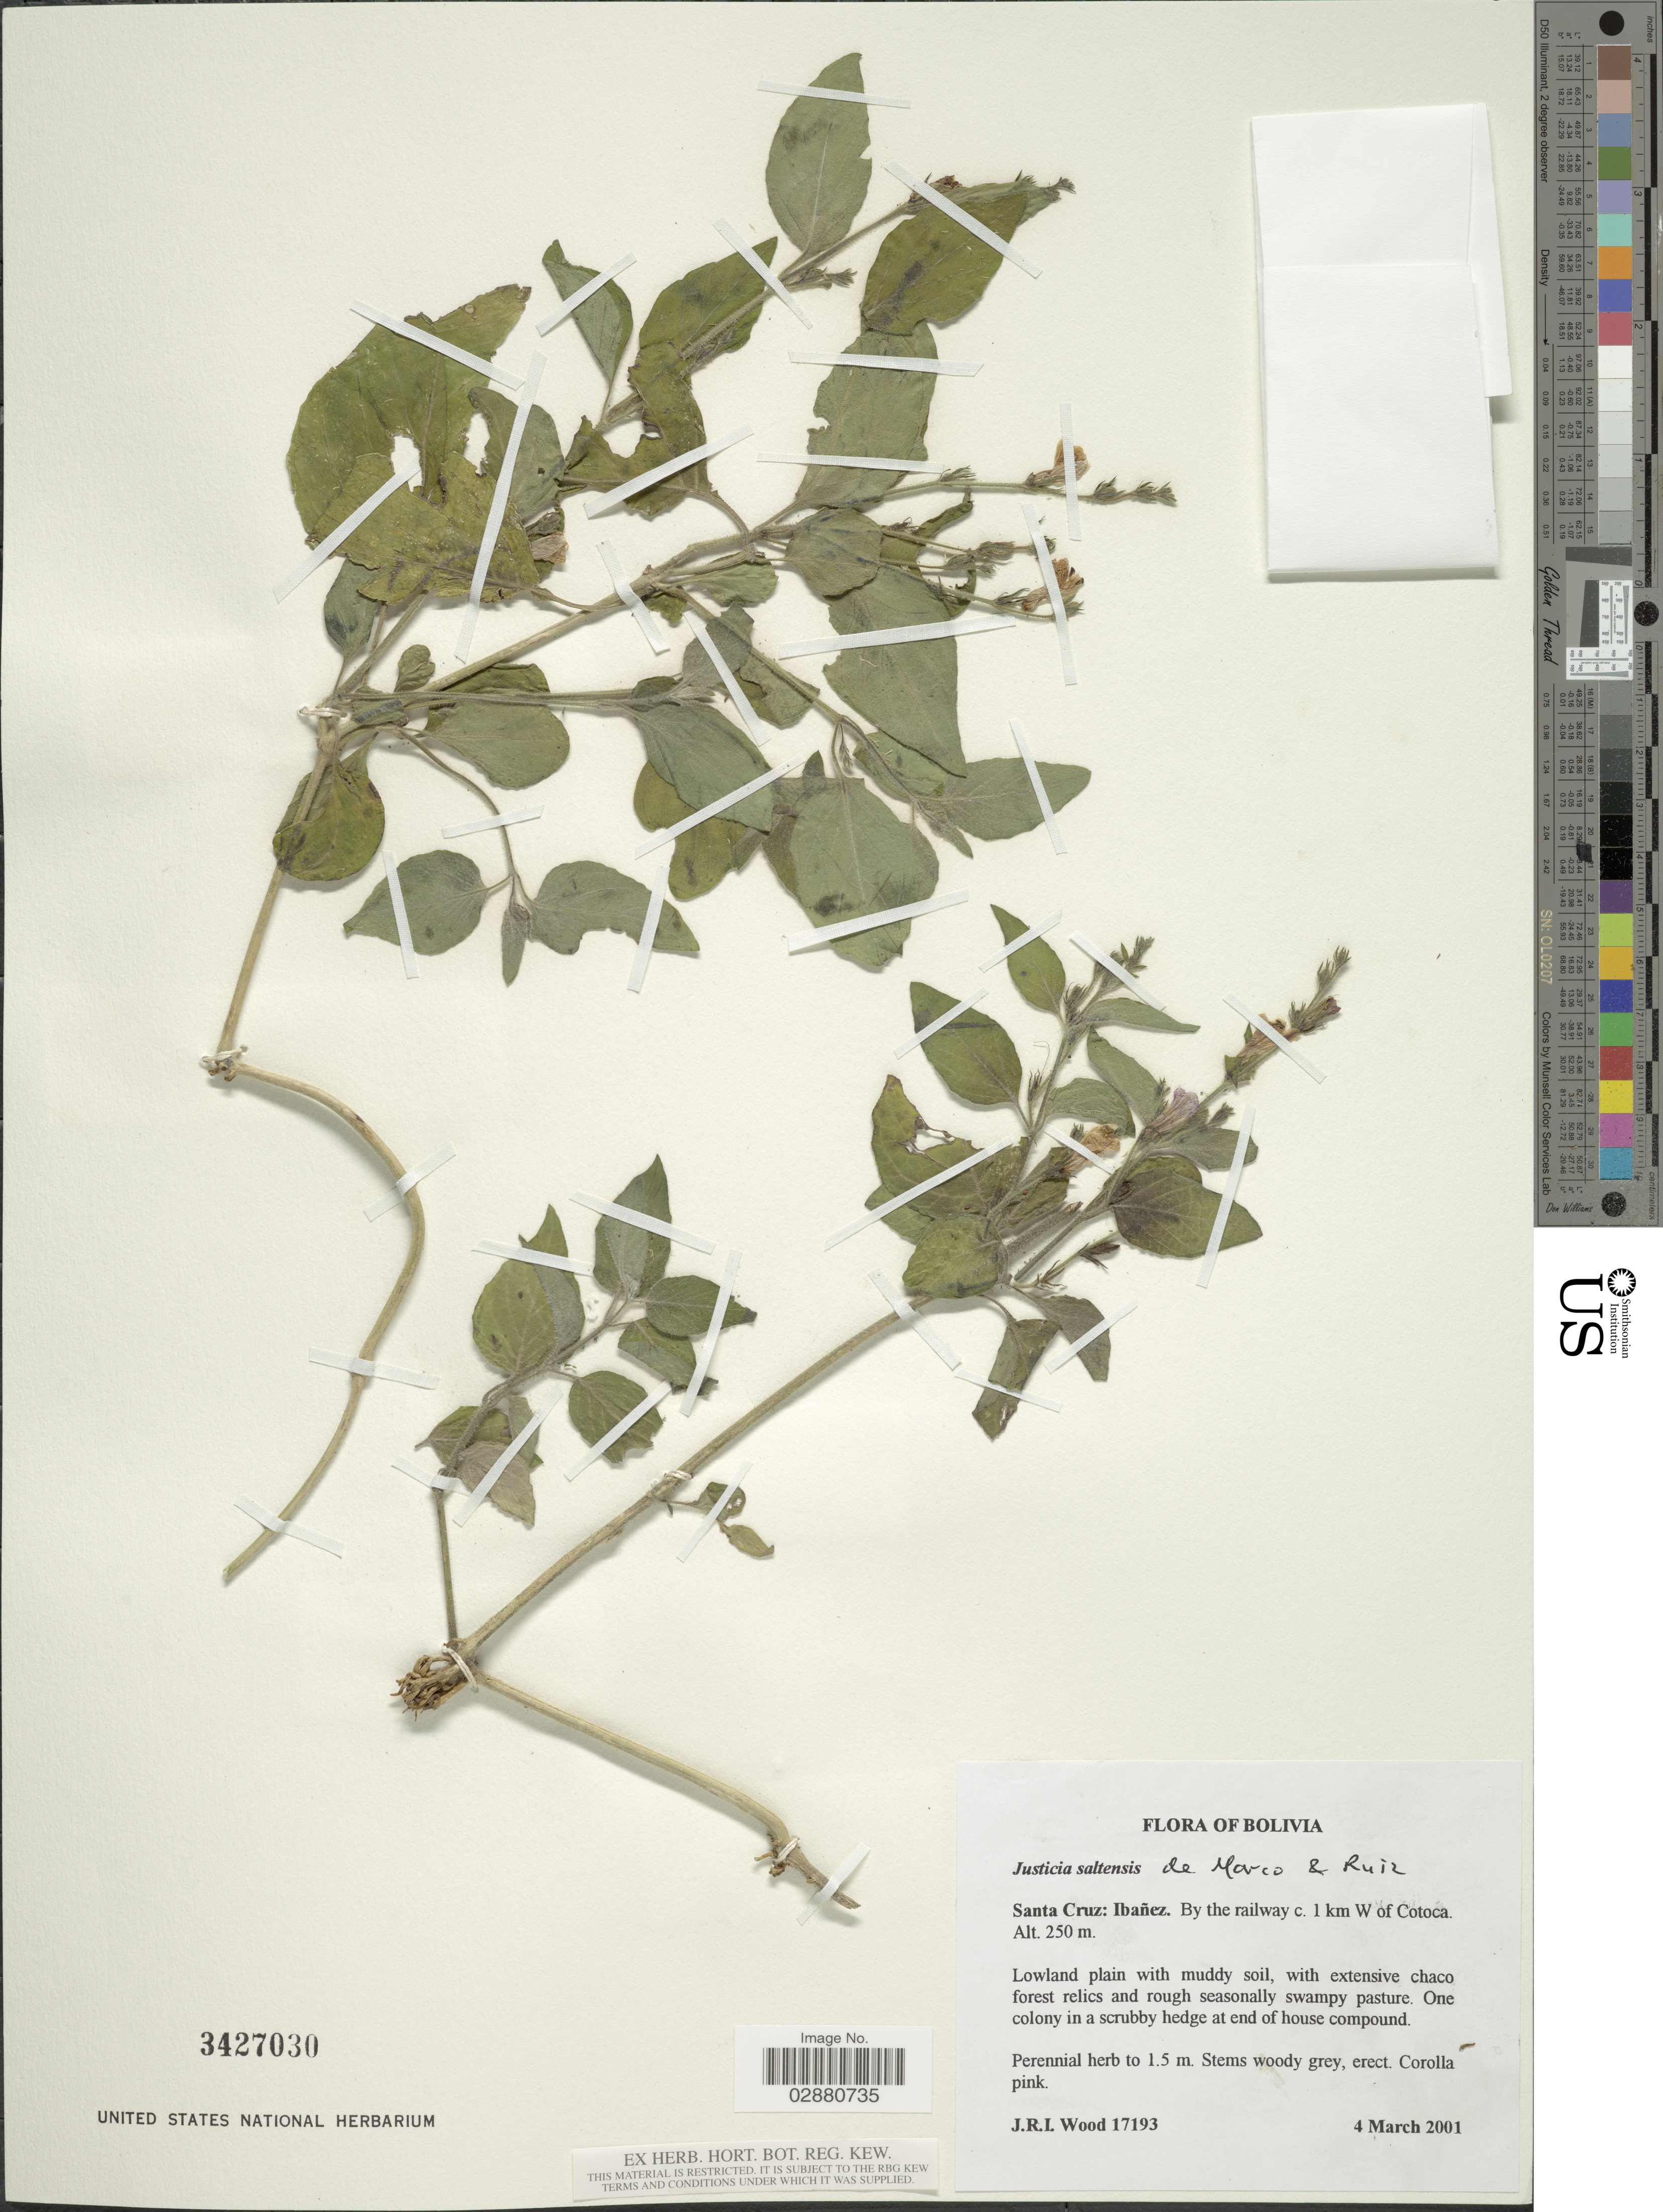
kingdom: Plantae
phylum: Tracheophyta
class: Magnoliopsida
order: Lamiales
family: Acanthaceae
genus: Justicia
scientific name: Justicia saltensis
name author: T. Ruíz & De Marco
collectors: J. R. I. Wood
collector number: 17193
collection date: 2001-03-04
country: Bolivia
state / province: Santa Cruz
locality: Ibañez. By the railway c. 1 km W of Cotoca.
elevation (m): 250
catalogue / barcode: US 3427030